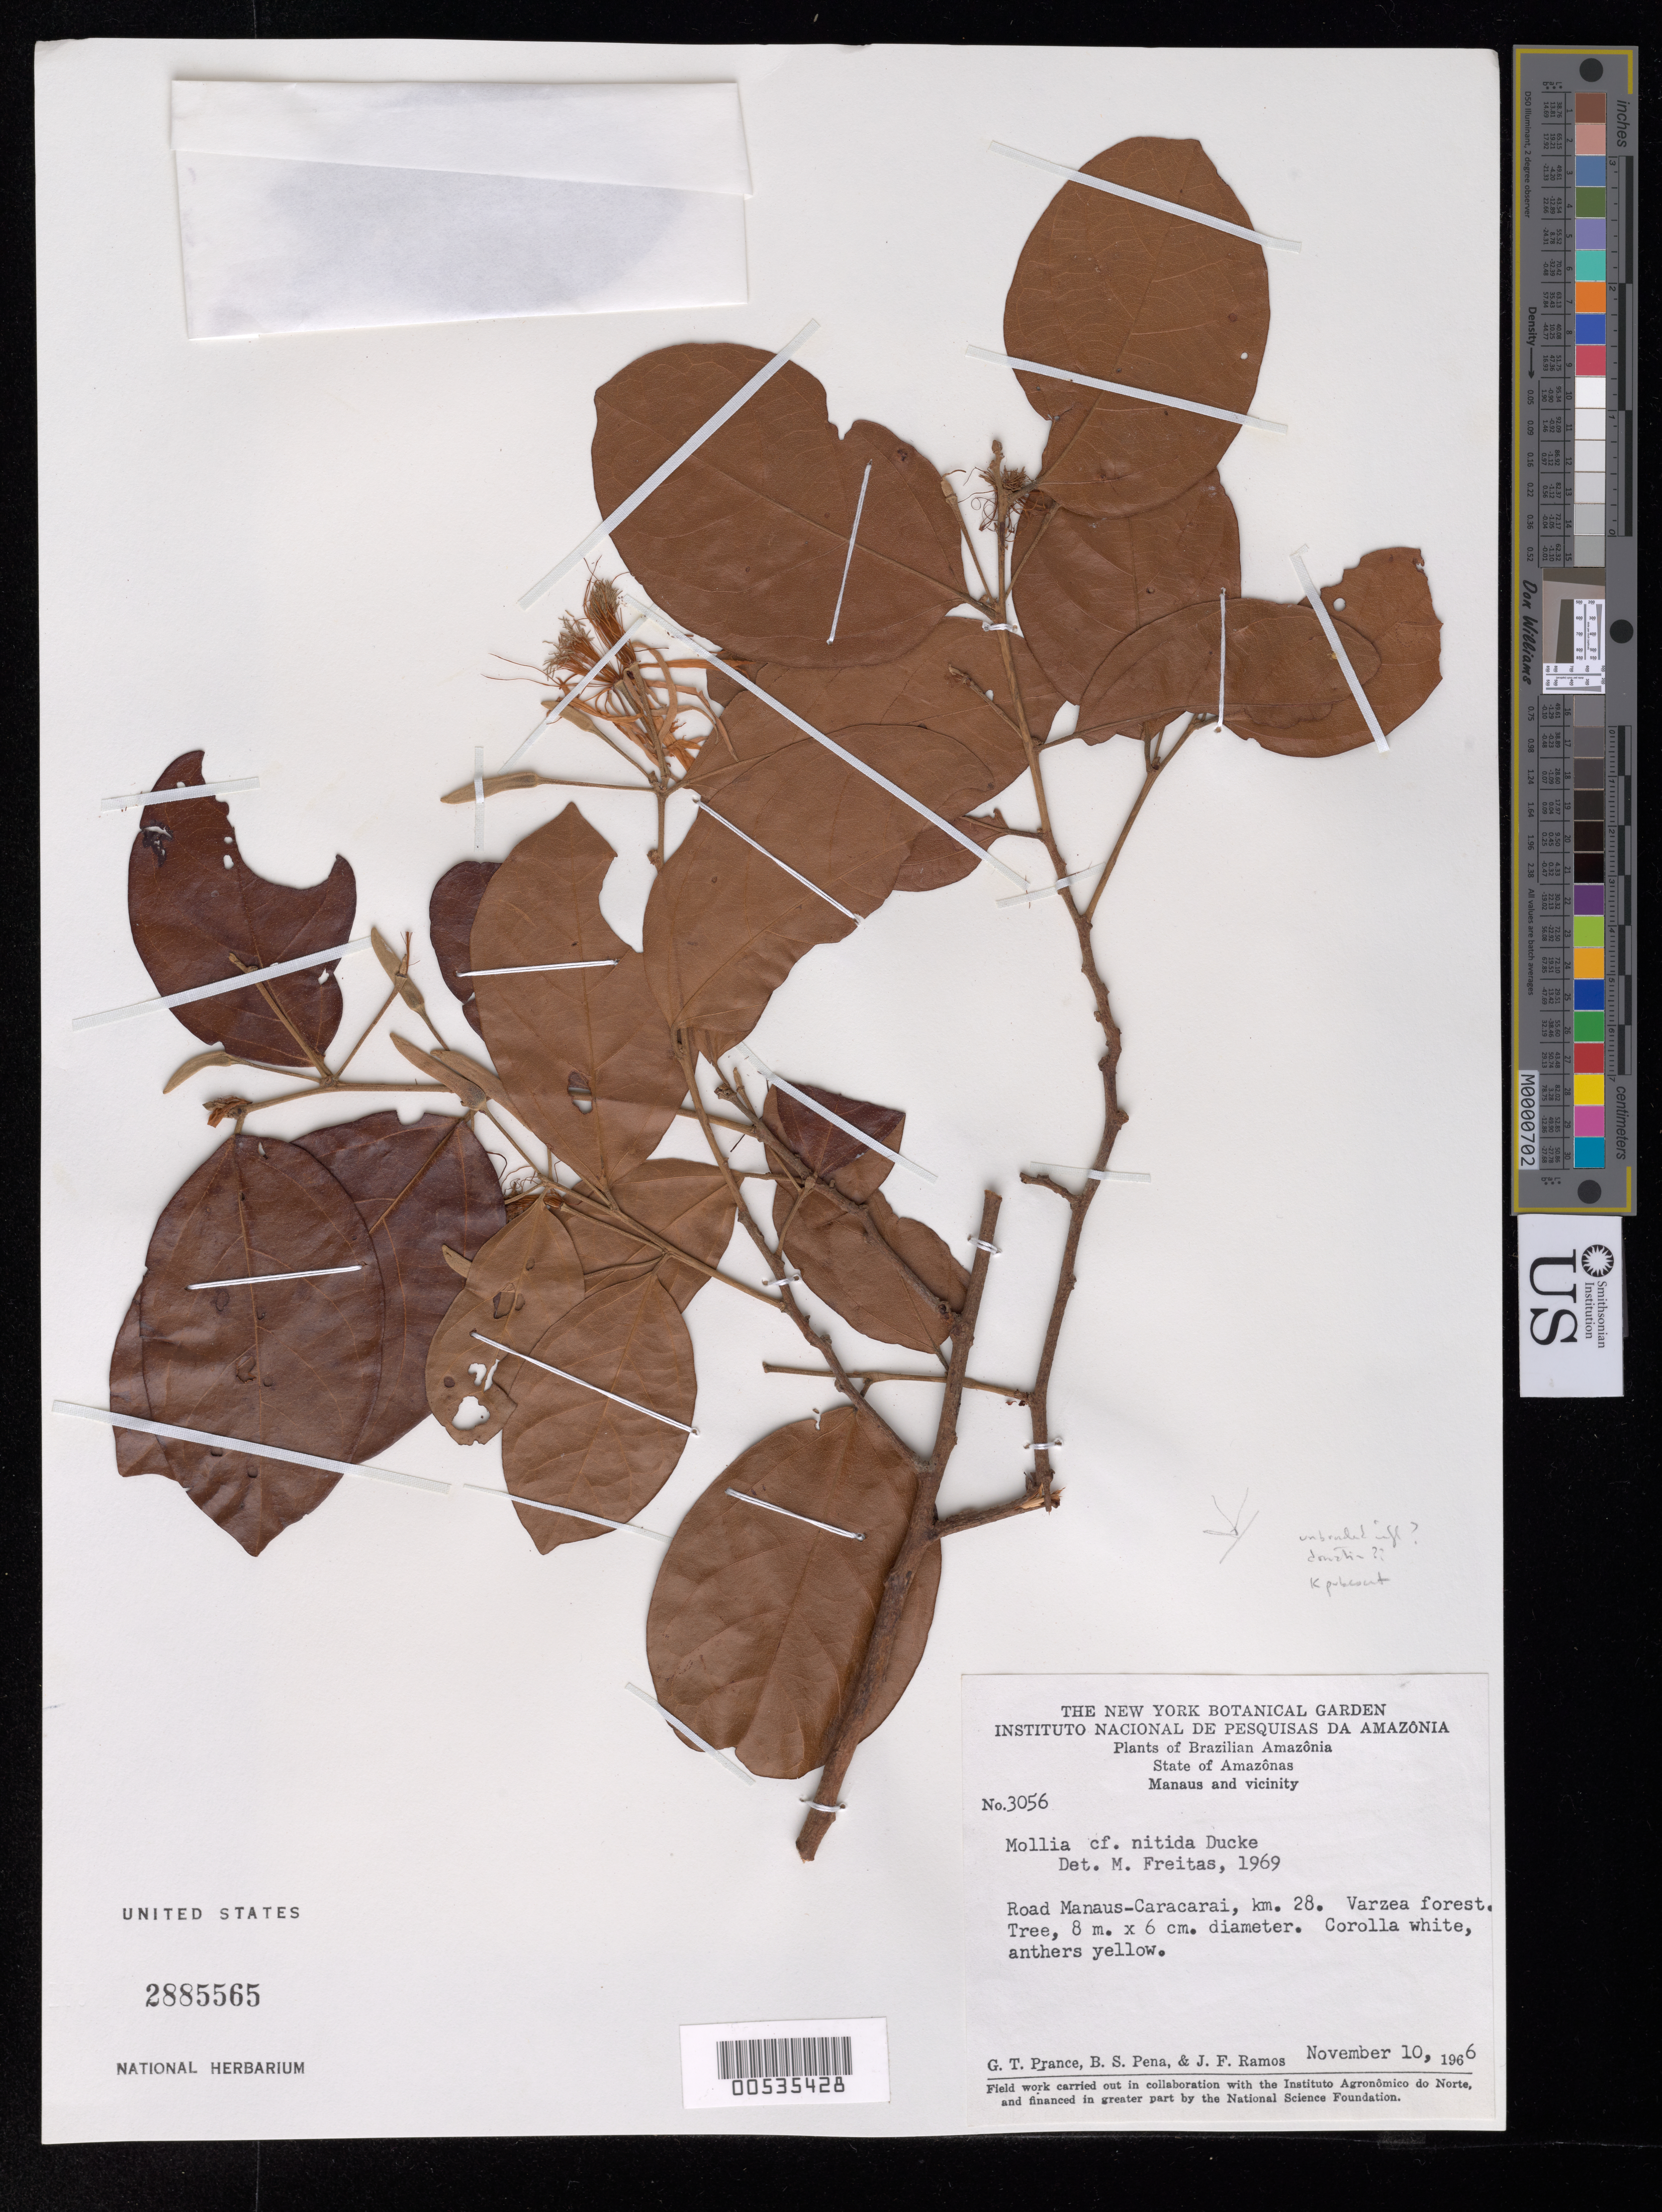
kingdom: Plantae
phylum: Tracheophyta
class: Magnoliopsida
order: Malvales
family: Malvaceae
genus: Mollia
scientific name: Mollia nitida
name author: Ducke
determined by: Freitas, M.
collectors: G. T. Prance, B. S. Pena & J. F. Ramos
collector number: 3056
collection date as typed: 19 Nov 1966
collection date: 1966-11-19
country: Brazil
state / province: Amazonas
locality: Road Manaus-Caracarai, km 28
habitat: Varzea forest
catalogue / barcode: US 2885565